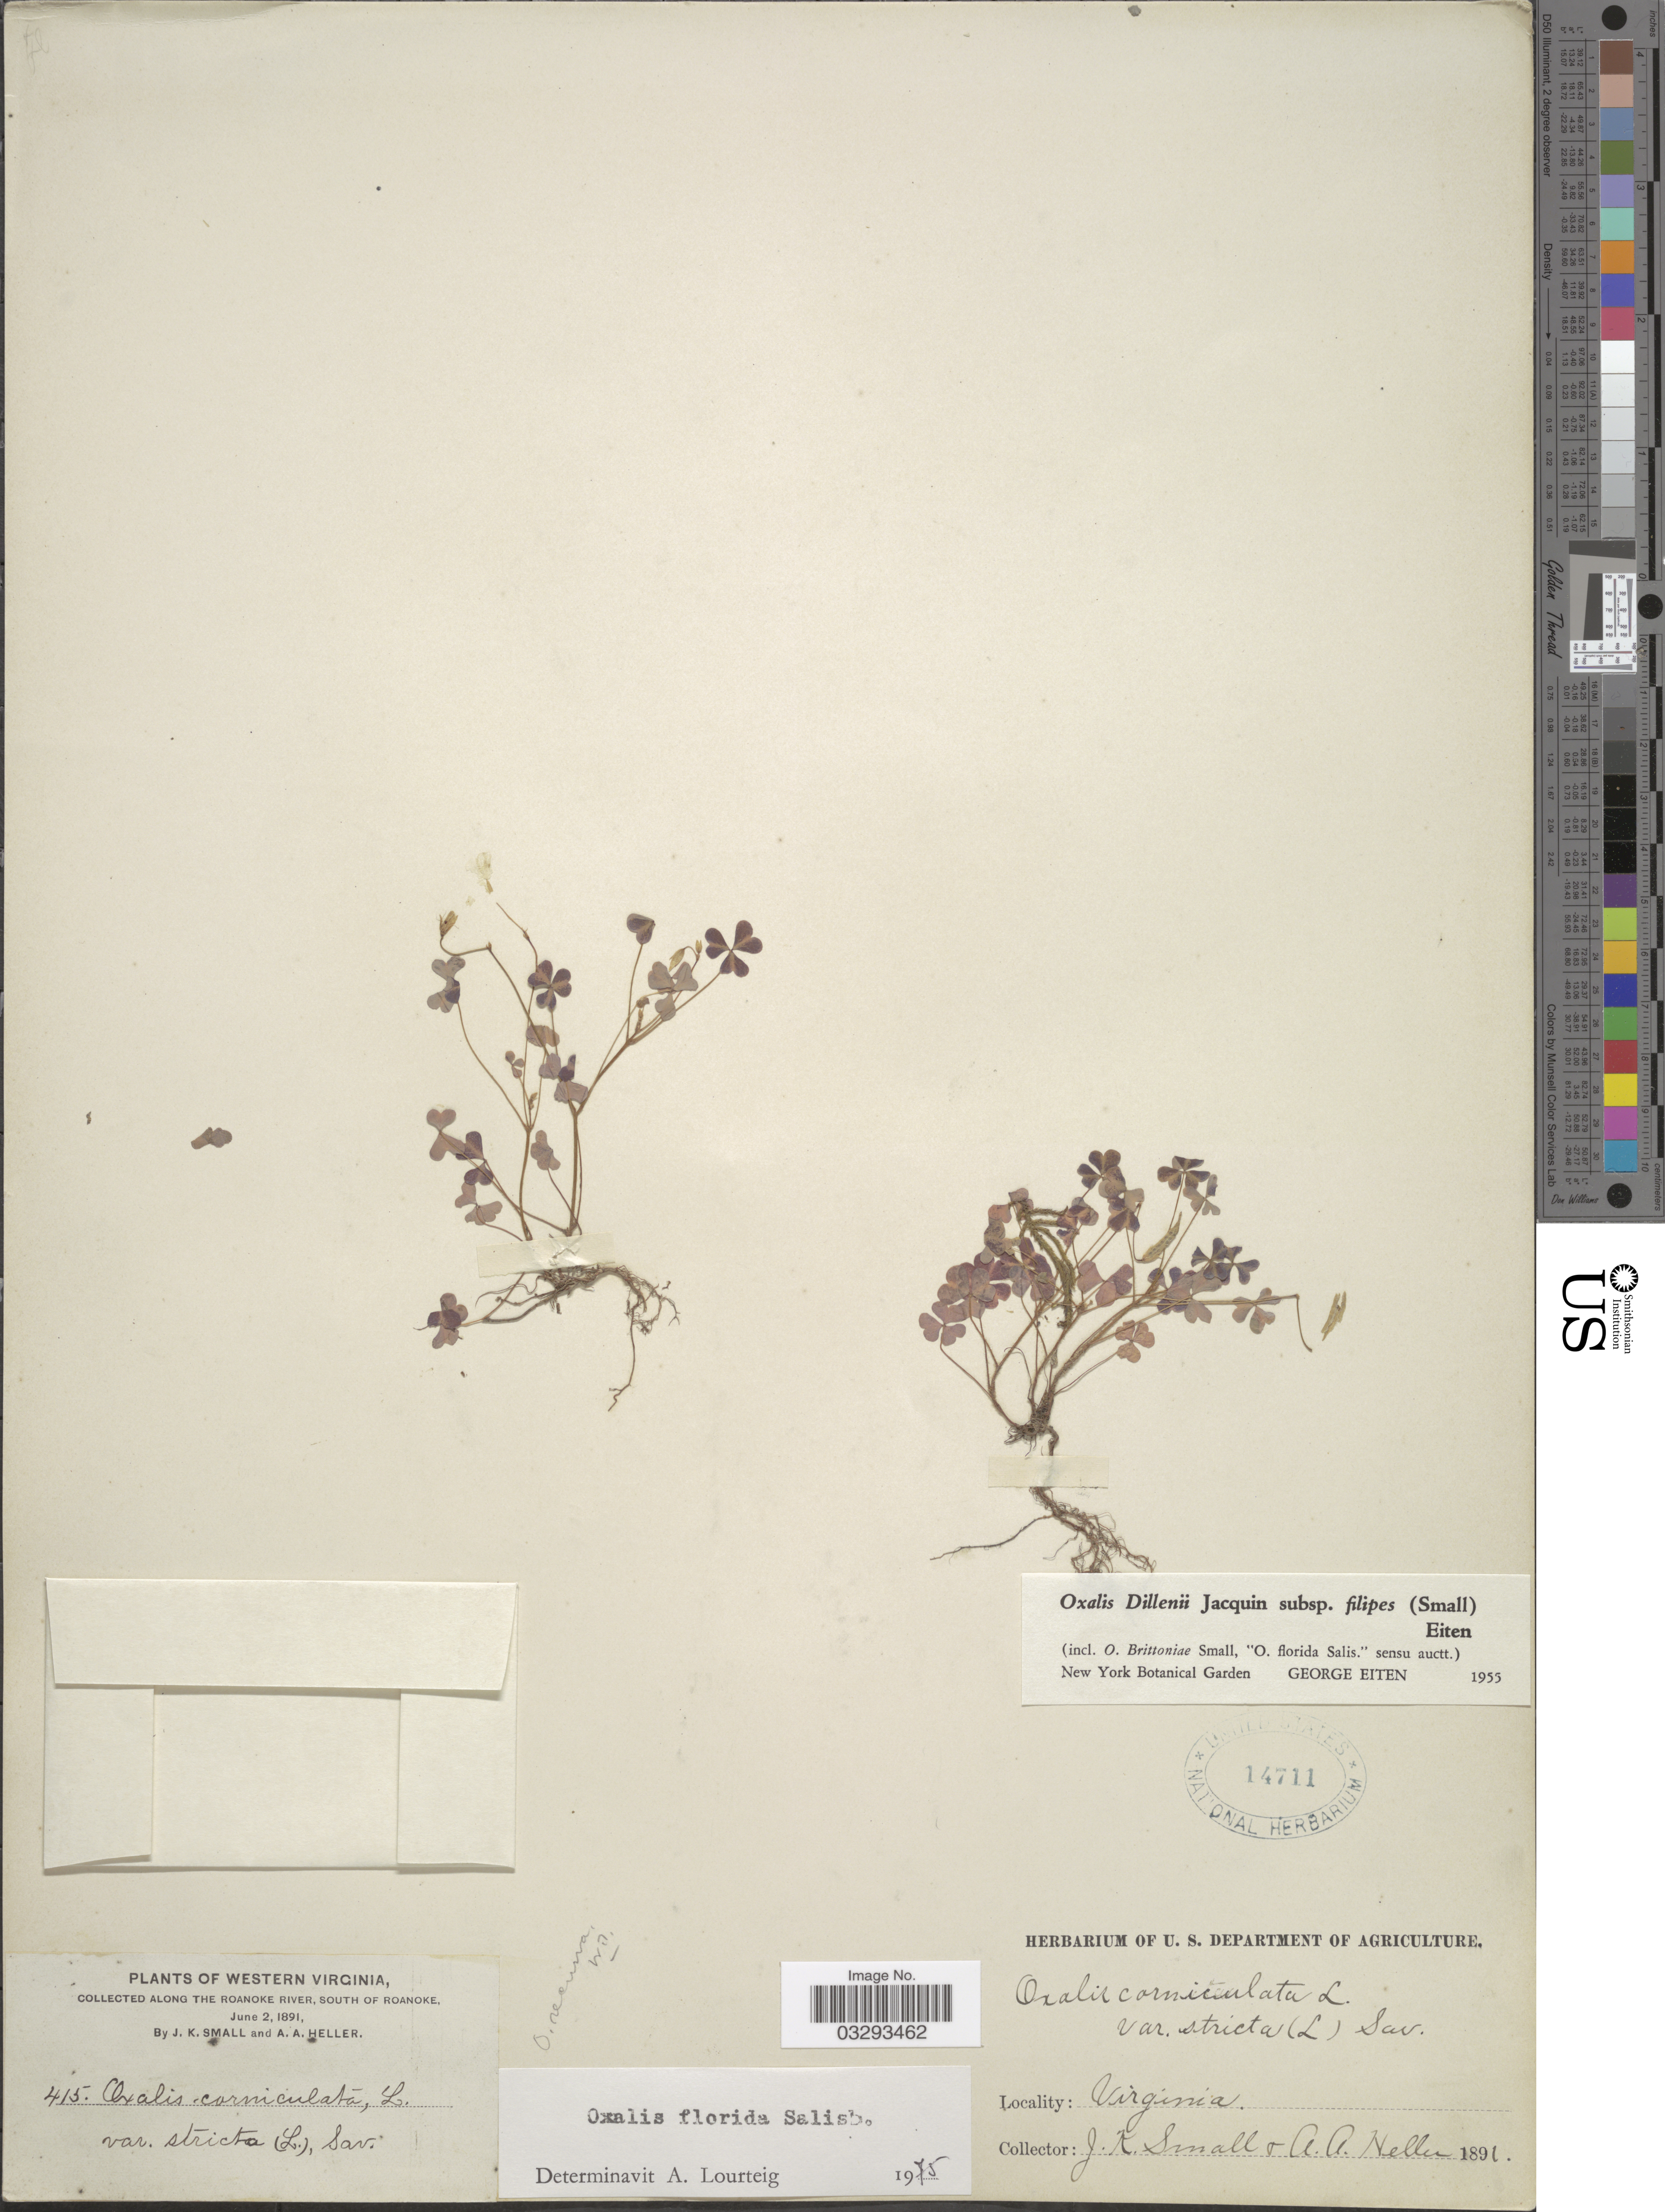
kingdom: Plantae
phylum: Tracheophyta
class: Magnoliopsida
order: Oxalidales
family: Oxalidaceae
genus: Oxalis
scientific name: Oxalis florida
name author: Salisb.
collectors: J. K. Small & A. A. Heller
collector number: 415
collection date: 1891-06-02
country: United States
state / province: Virginia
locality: Western Virginia. Along the Roanoke River, South of Roanoke.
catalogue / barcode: US 14711